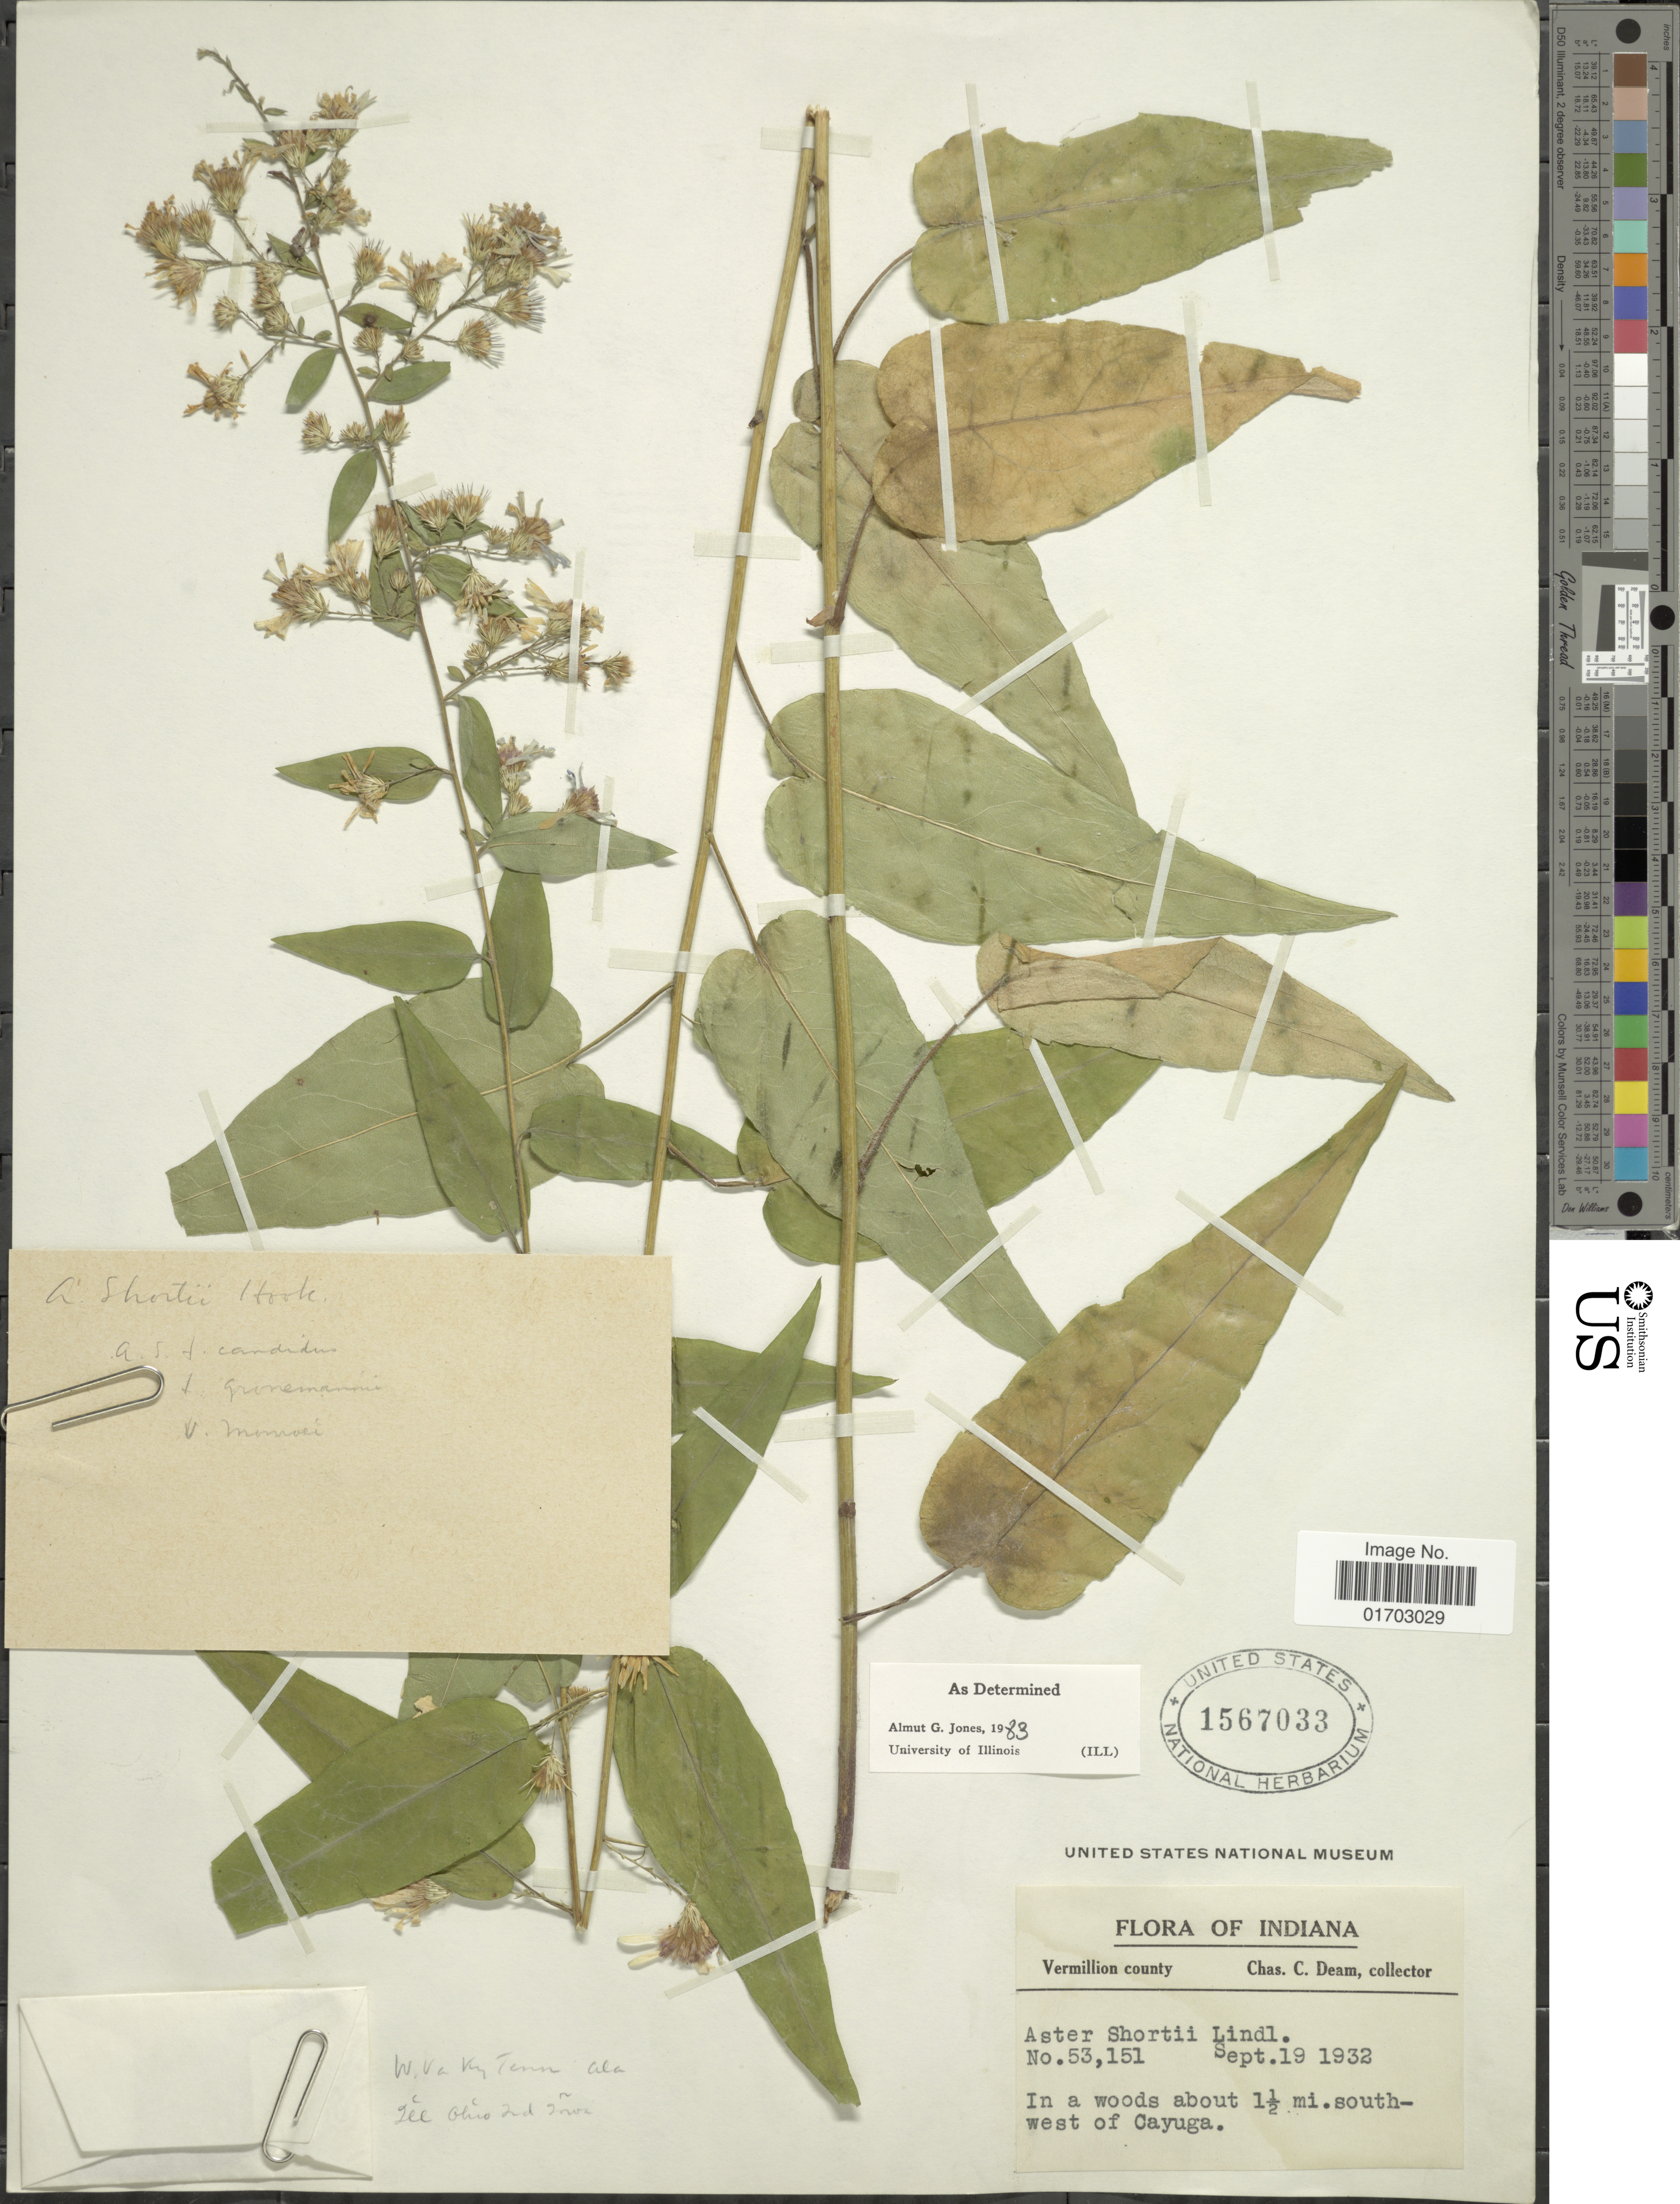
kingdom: Plantae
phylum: Tracheophyta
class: Magnoliopsida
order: Asterales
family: Asteraceae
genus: Symphyotrichum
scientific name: Symphyotrichum shortii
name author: (Lindl.) G.L. Nesom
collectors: C. C. Deam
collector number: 53151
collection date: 1932-09-19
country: United States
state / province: Indiana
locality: Vermillion county, about 1 1/2 mi. south-west of Cayuga.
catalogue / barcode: US 1567033